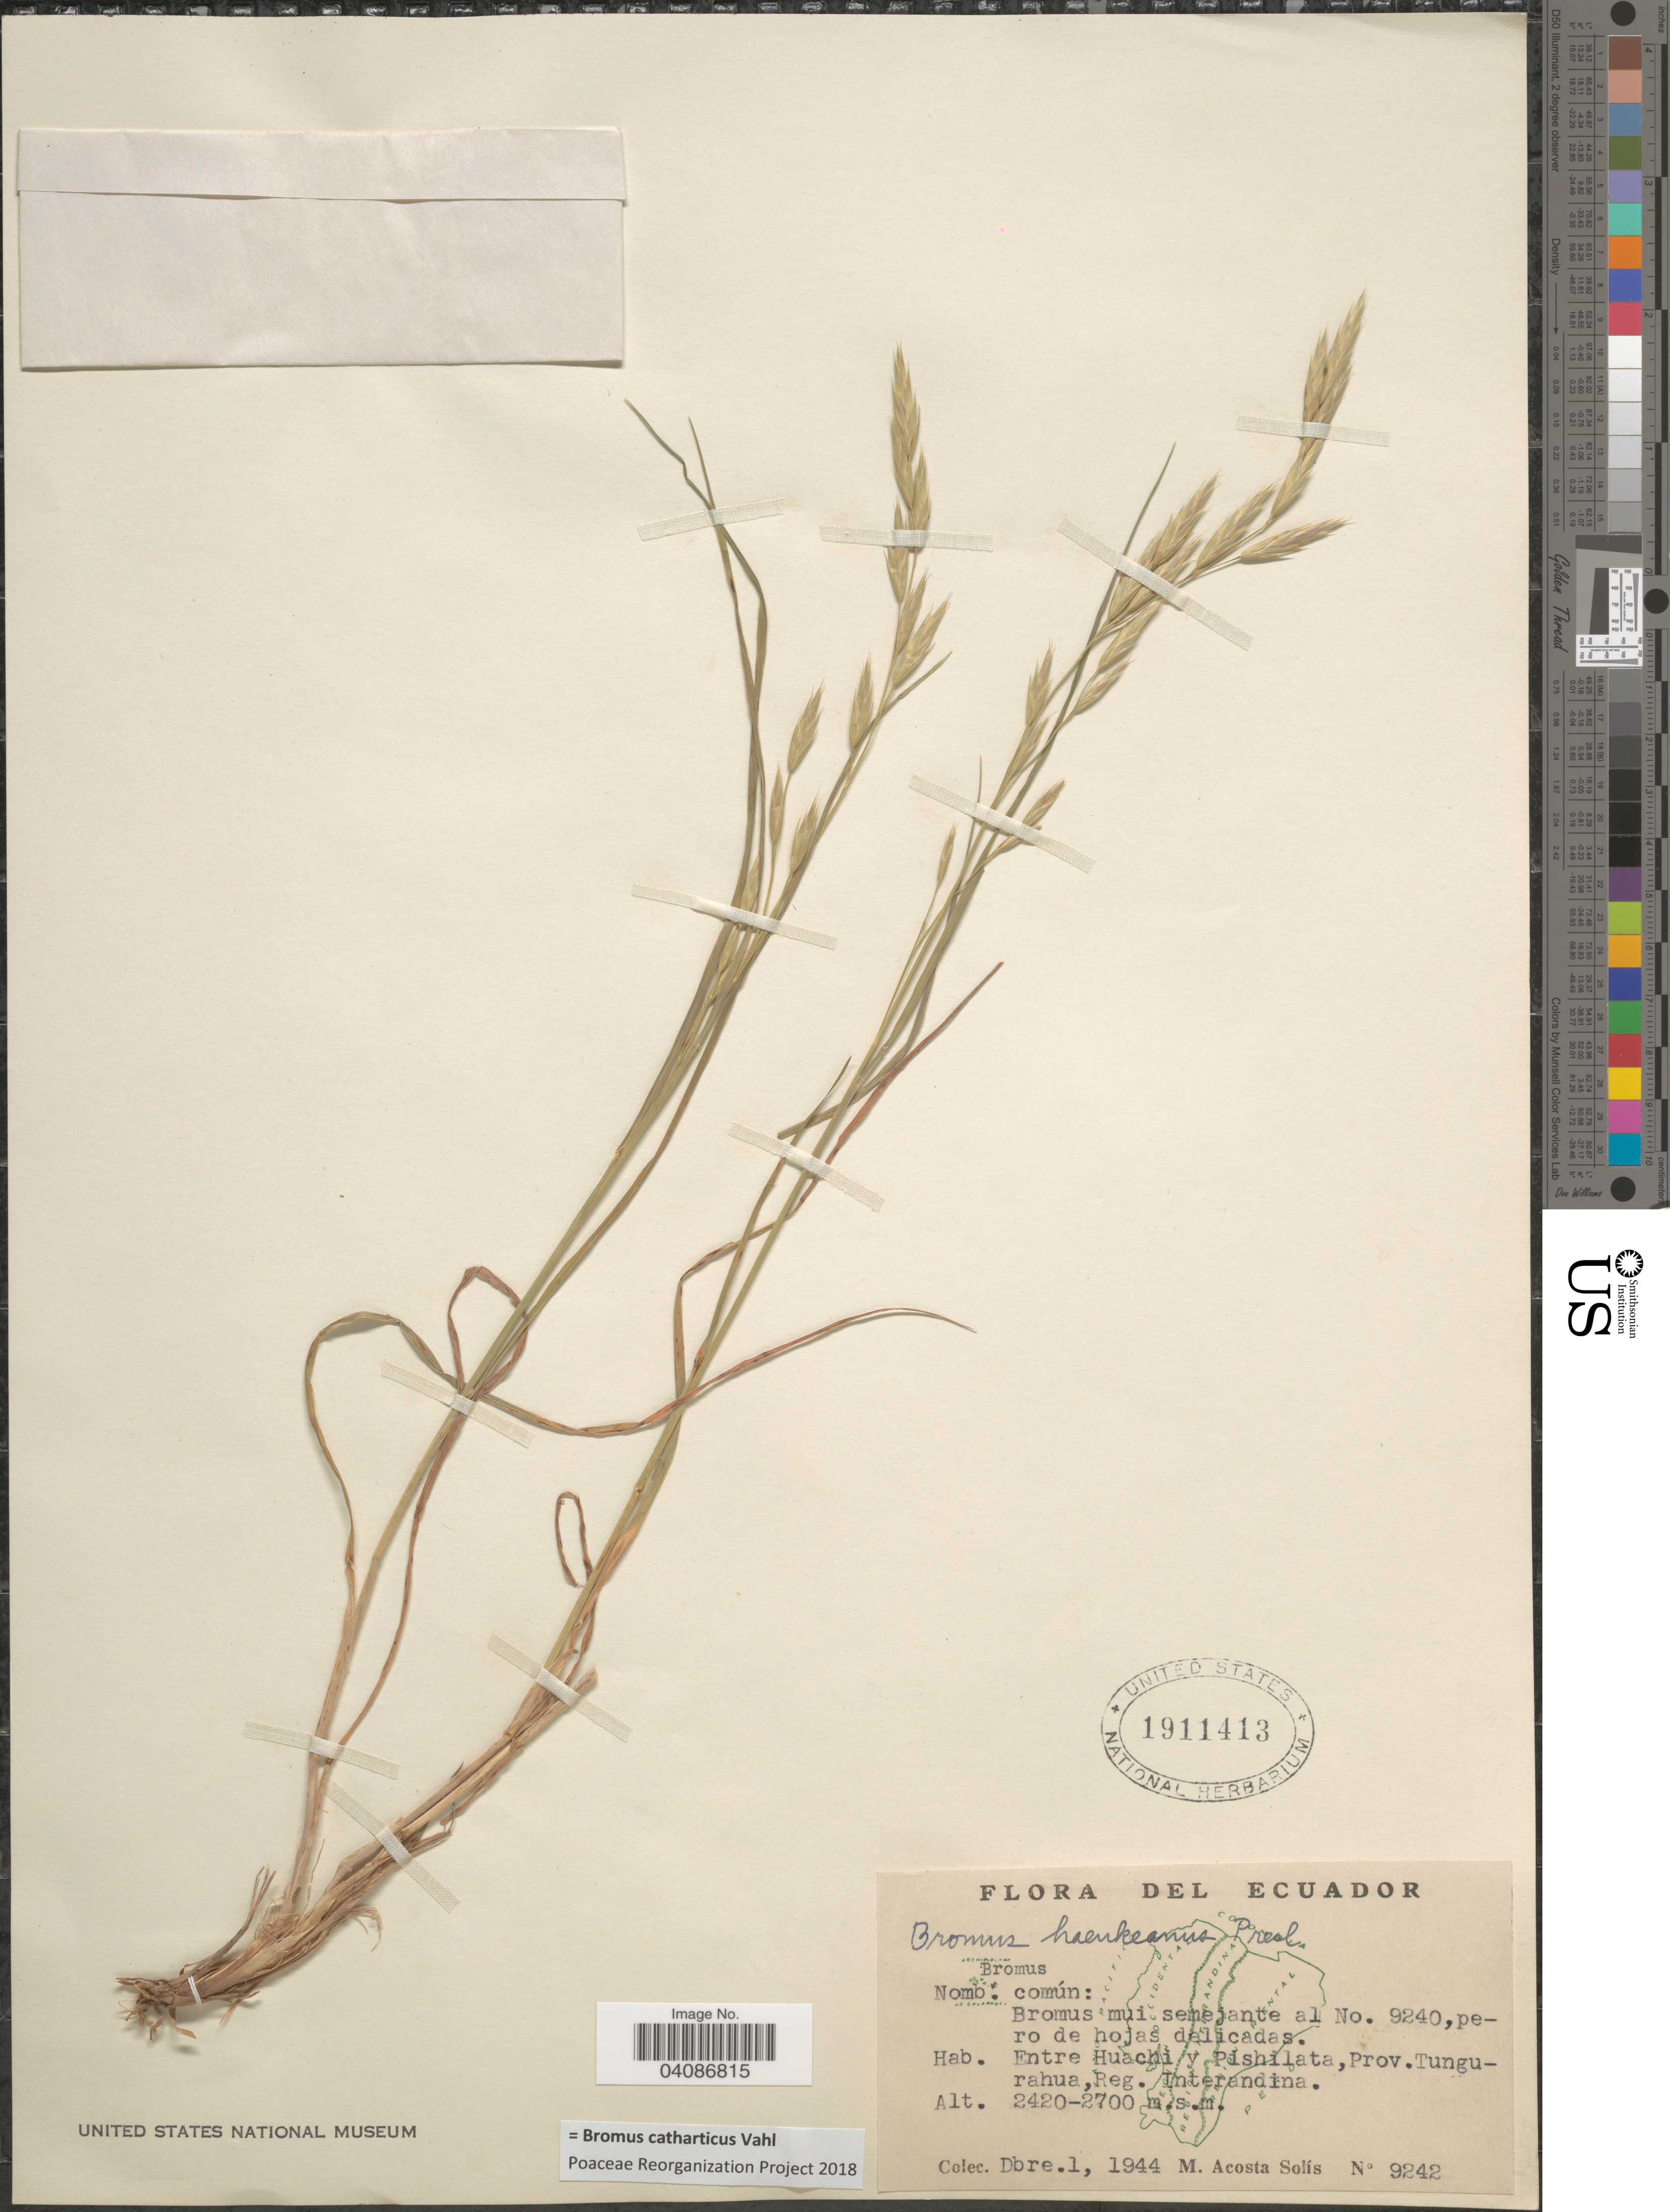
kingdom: Plantae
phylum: Tracheophyta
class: Liliopsida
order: Poales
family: Poaceae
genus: Bromus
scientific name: Bromus catharticus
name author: Vahl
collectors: M. Acosta Solis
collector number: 9242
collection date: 1944-12-01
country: Ecuador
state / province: Tungurahua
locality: Entre Huachi y Pishilata,Reg. Interandina.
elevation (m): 2420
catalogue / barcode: US 1911413